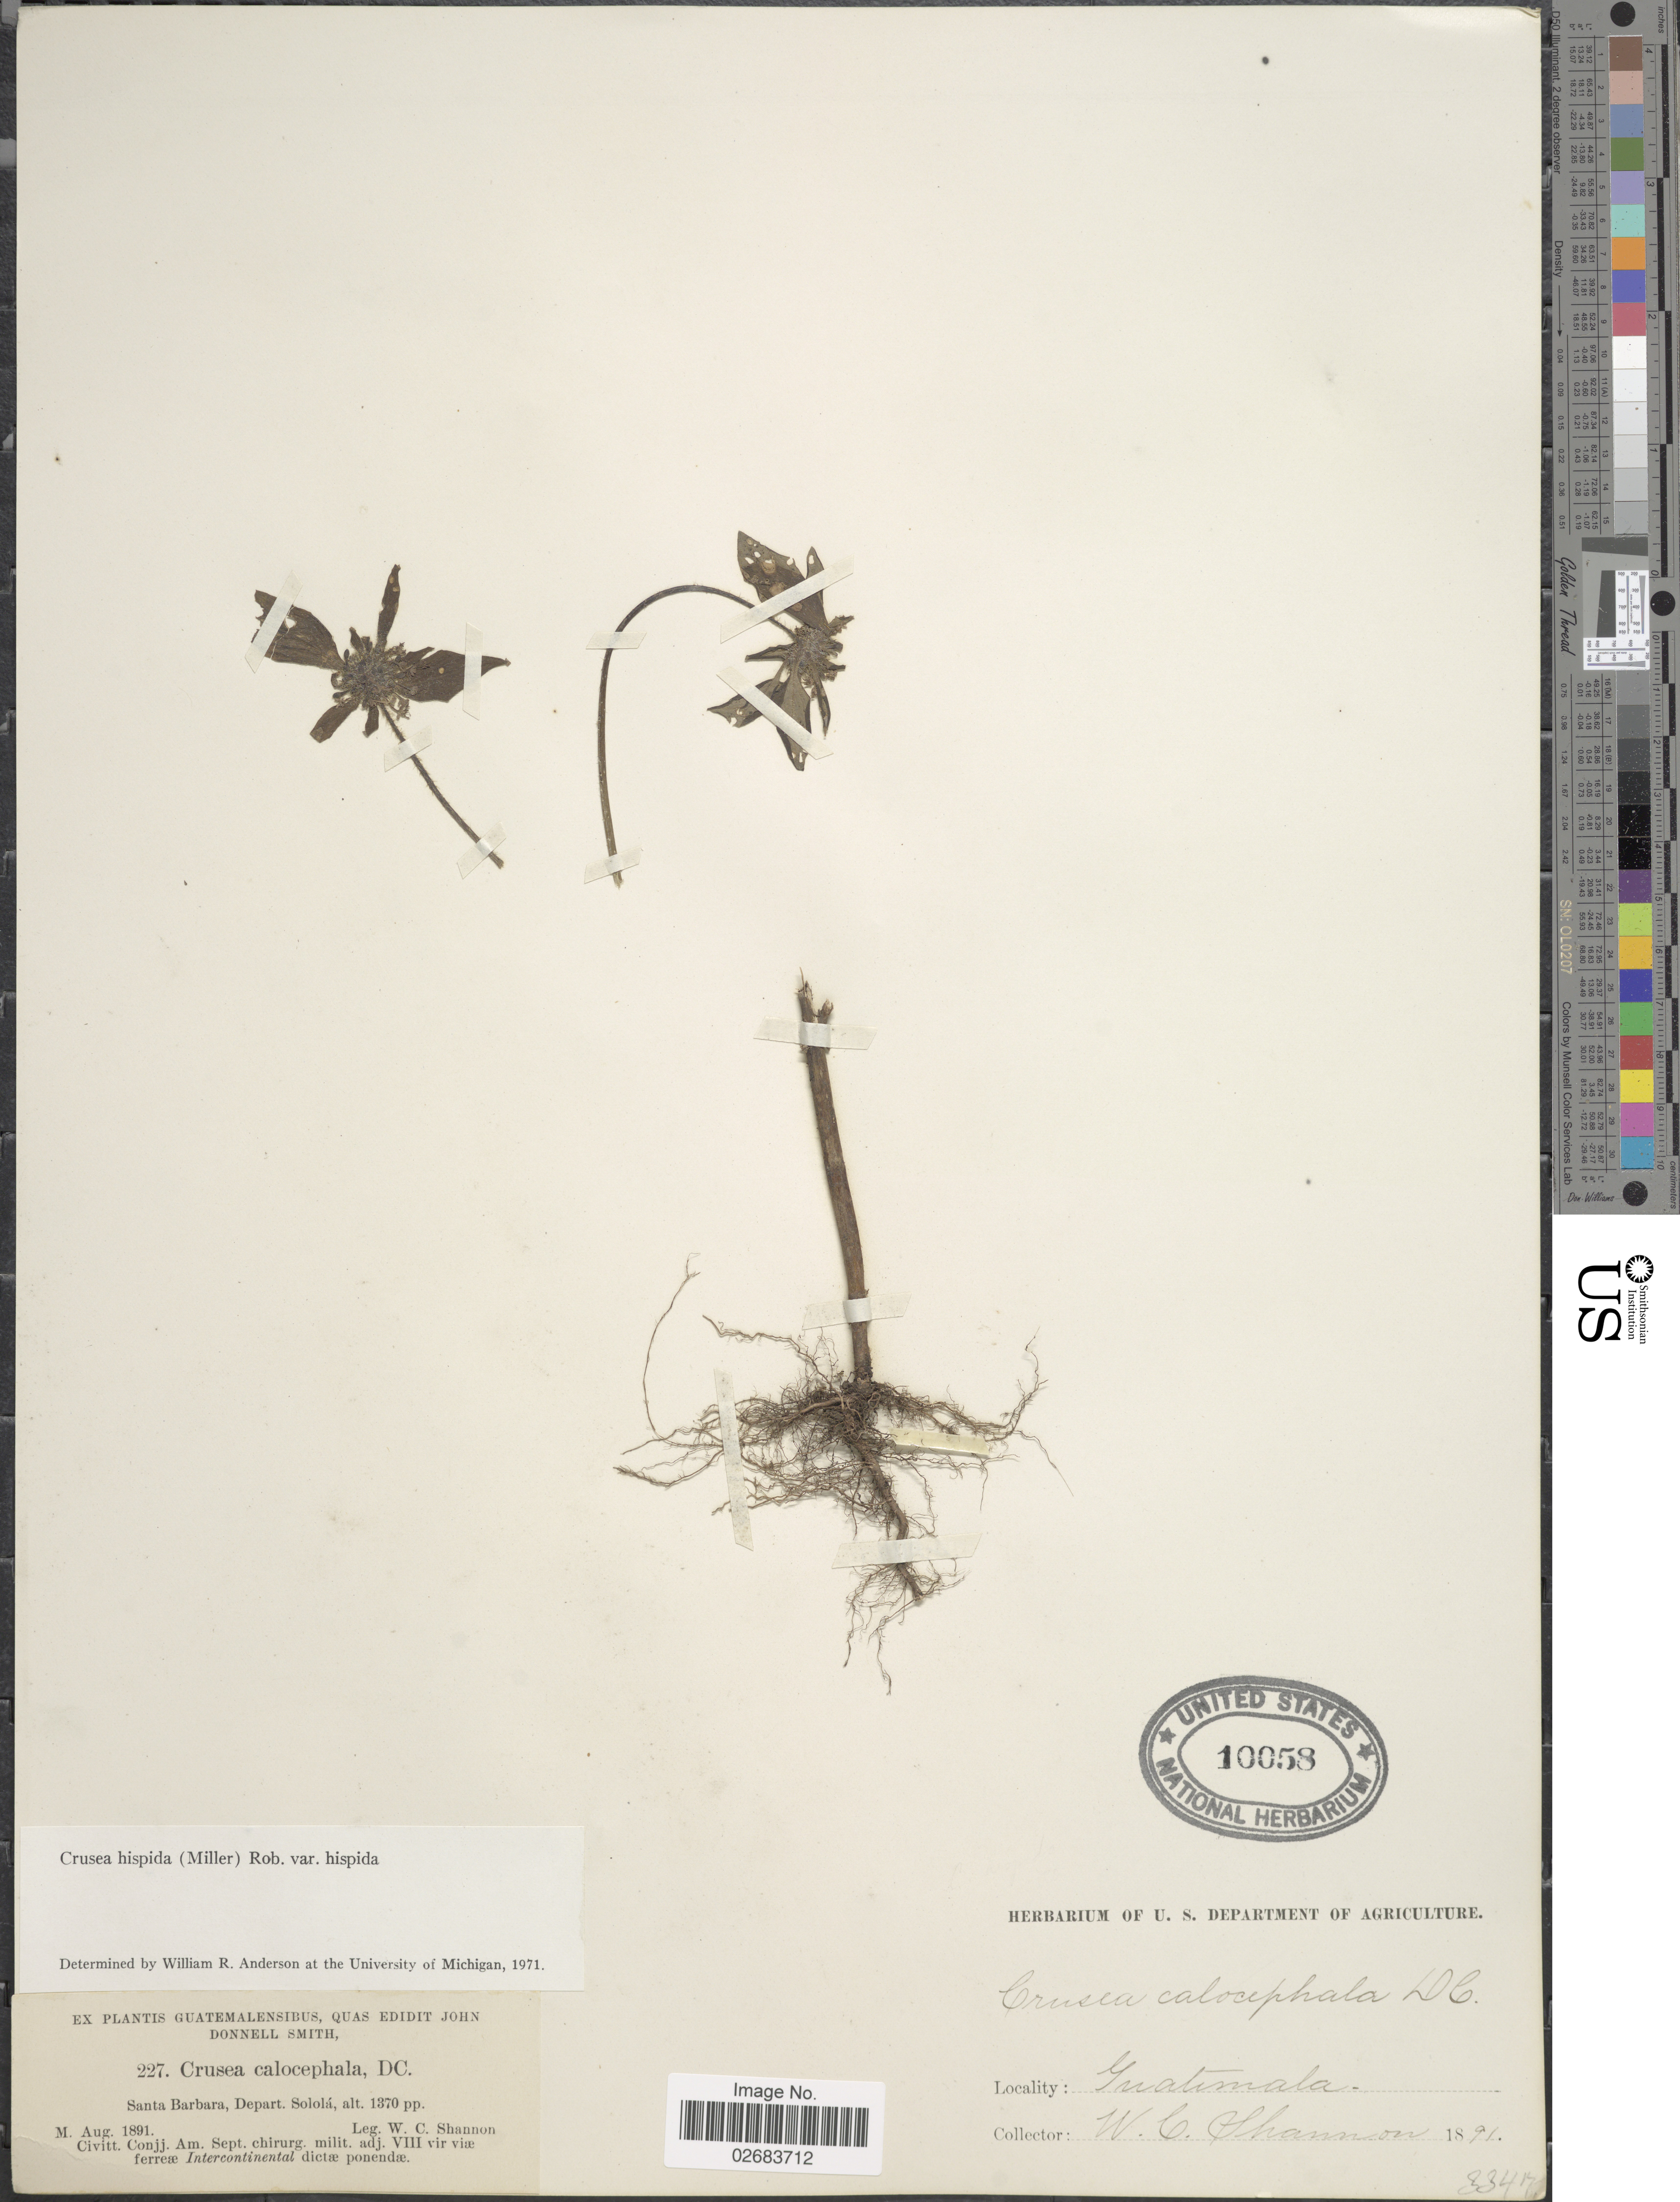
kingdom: Plantae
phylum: Tracheophyta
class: Magnoliopsida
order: Gentianales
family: Rubiaceae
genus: Crusea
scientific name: Crusea hispida var. hispida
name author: (Mill.) B.L. Rob.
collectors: W. C. Shannon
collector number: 227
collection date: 1891-08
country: Guatemala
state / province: Sololá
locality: Santa Barbara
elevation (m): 418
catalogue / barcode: US 10058